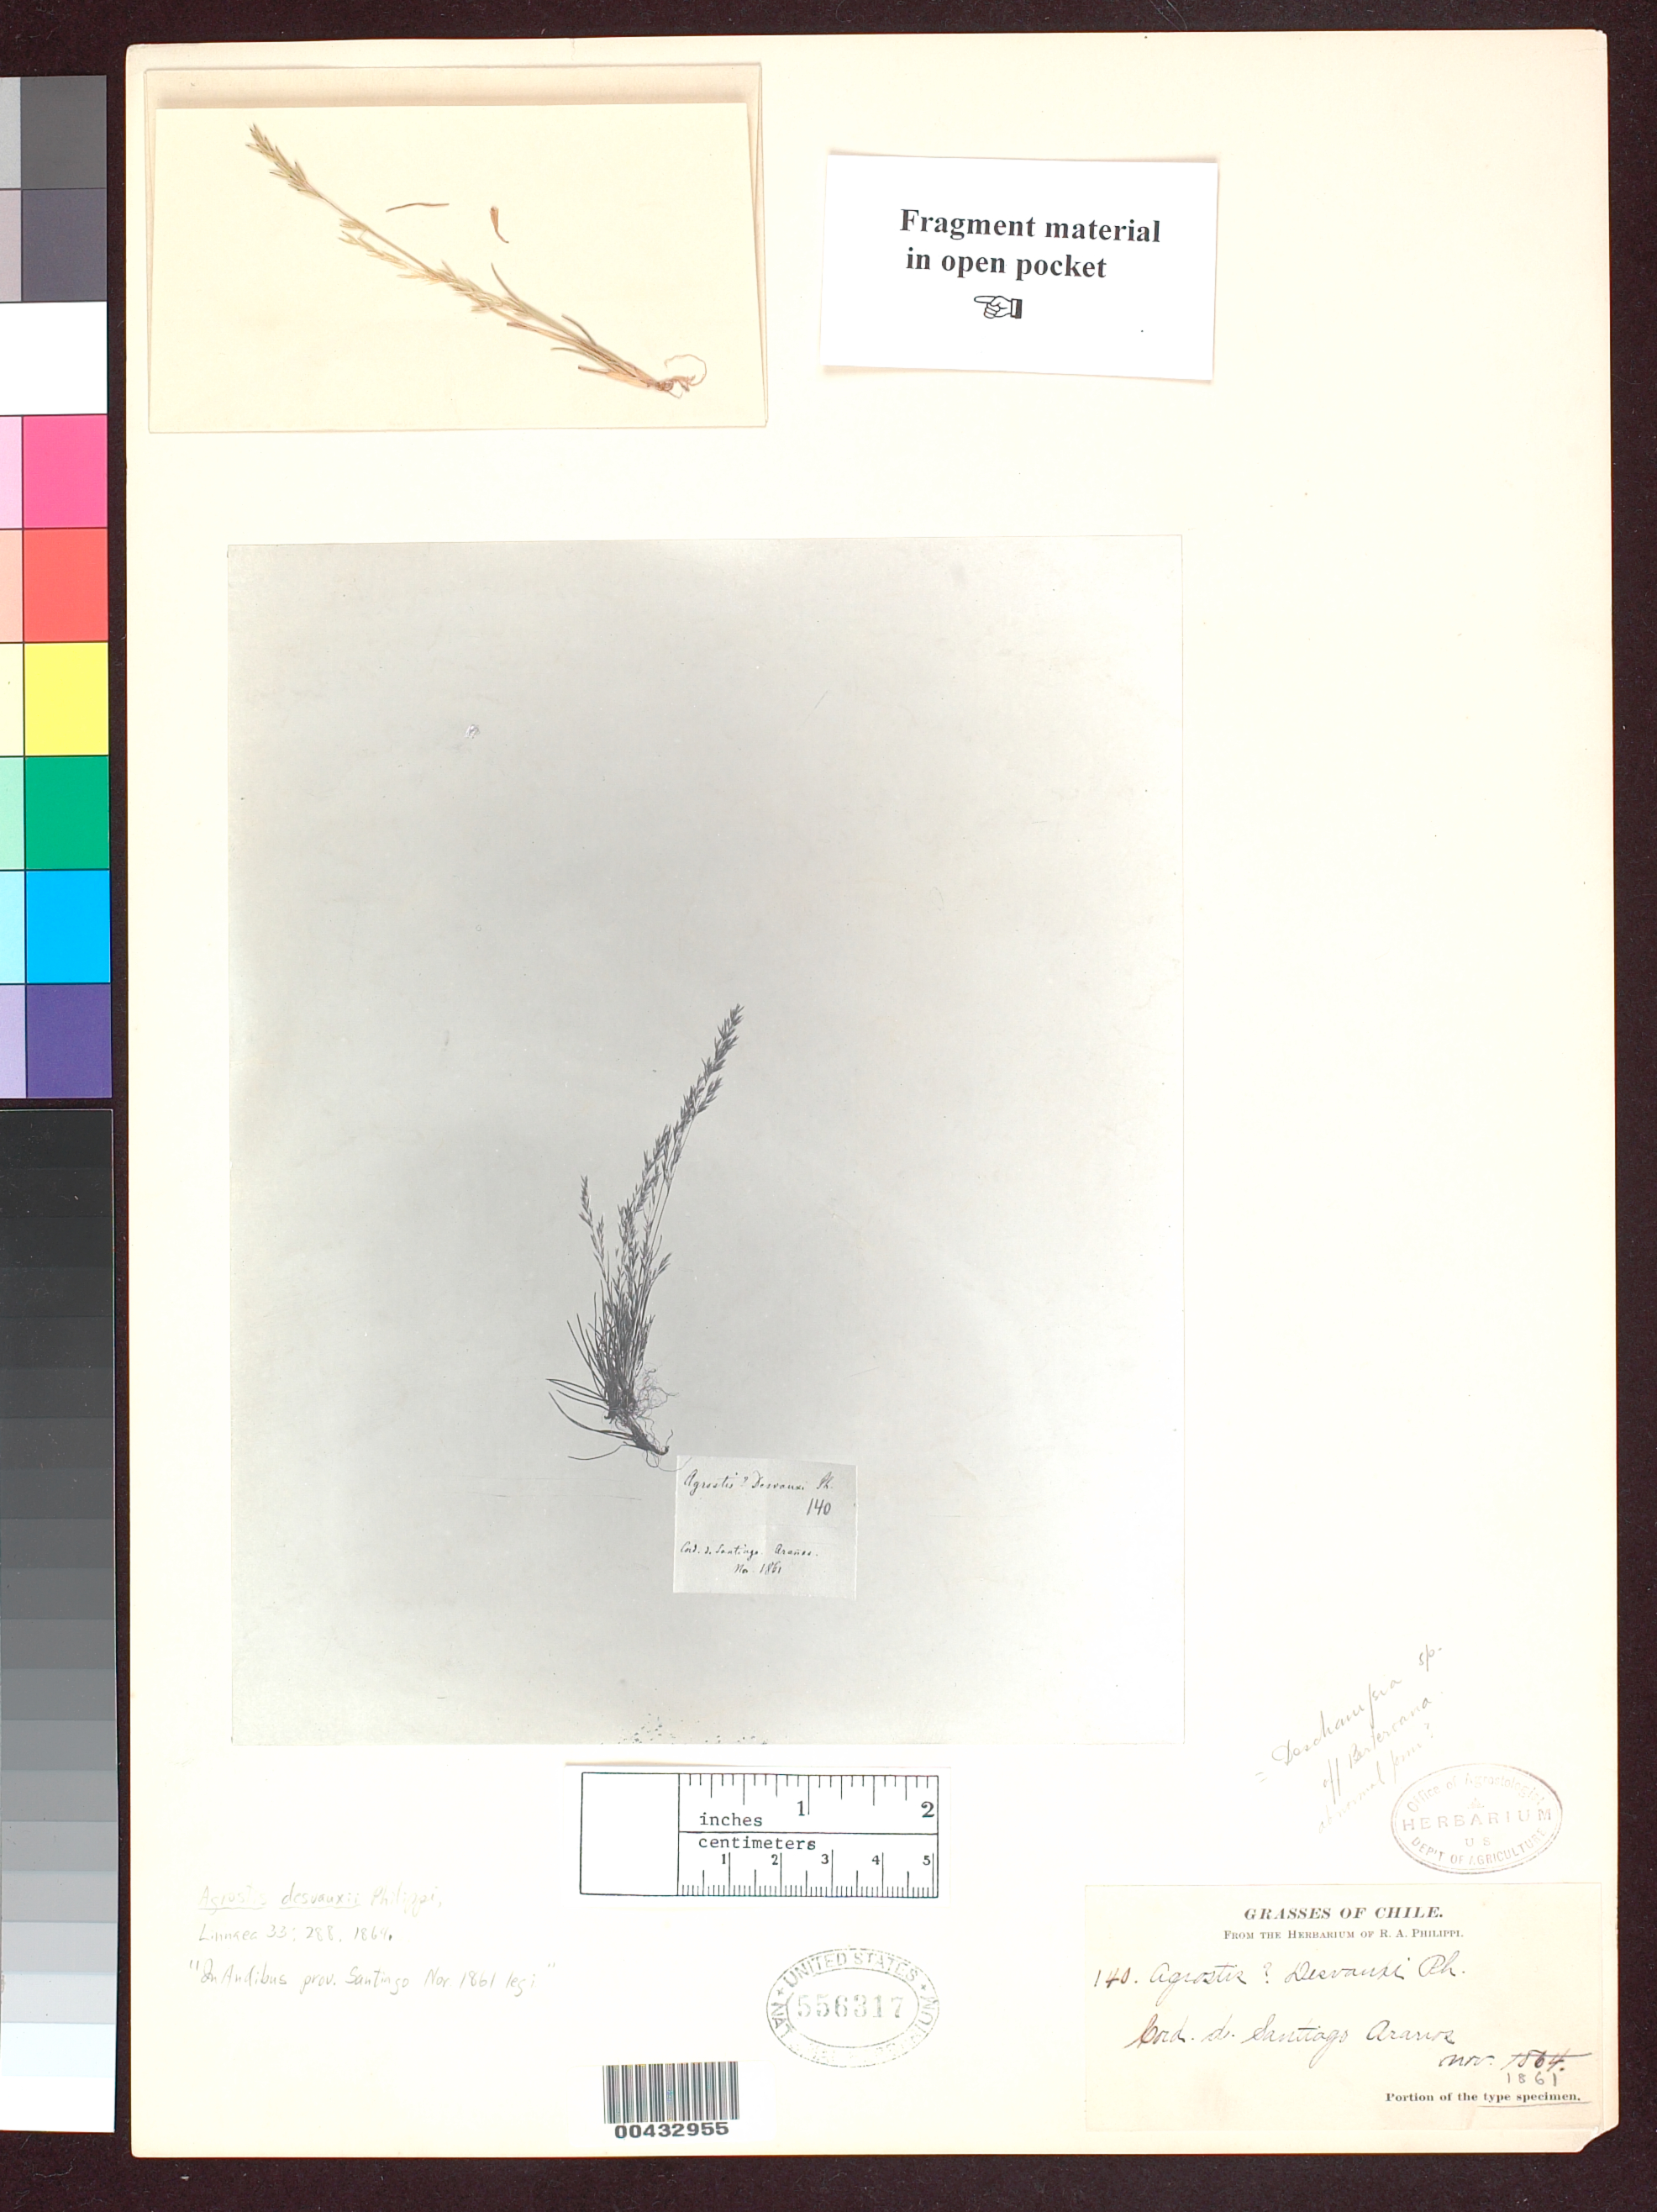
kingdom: Plantae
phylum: Tracheophyta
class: Liliopsida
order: Poales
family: Poaceae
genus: Agrostis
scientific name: Agrostis desvauxii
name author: Phil.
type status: Type Fragment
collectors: É. E. Desvaux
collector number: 140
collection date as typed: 1860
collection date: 1860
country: Chile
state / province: Región Metropolitana (RM)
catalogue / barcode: US 556317